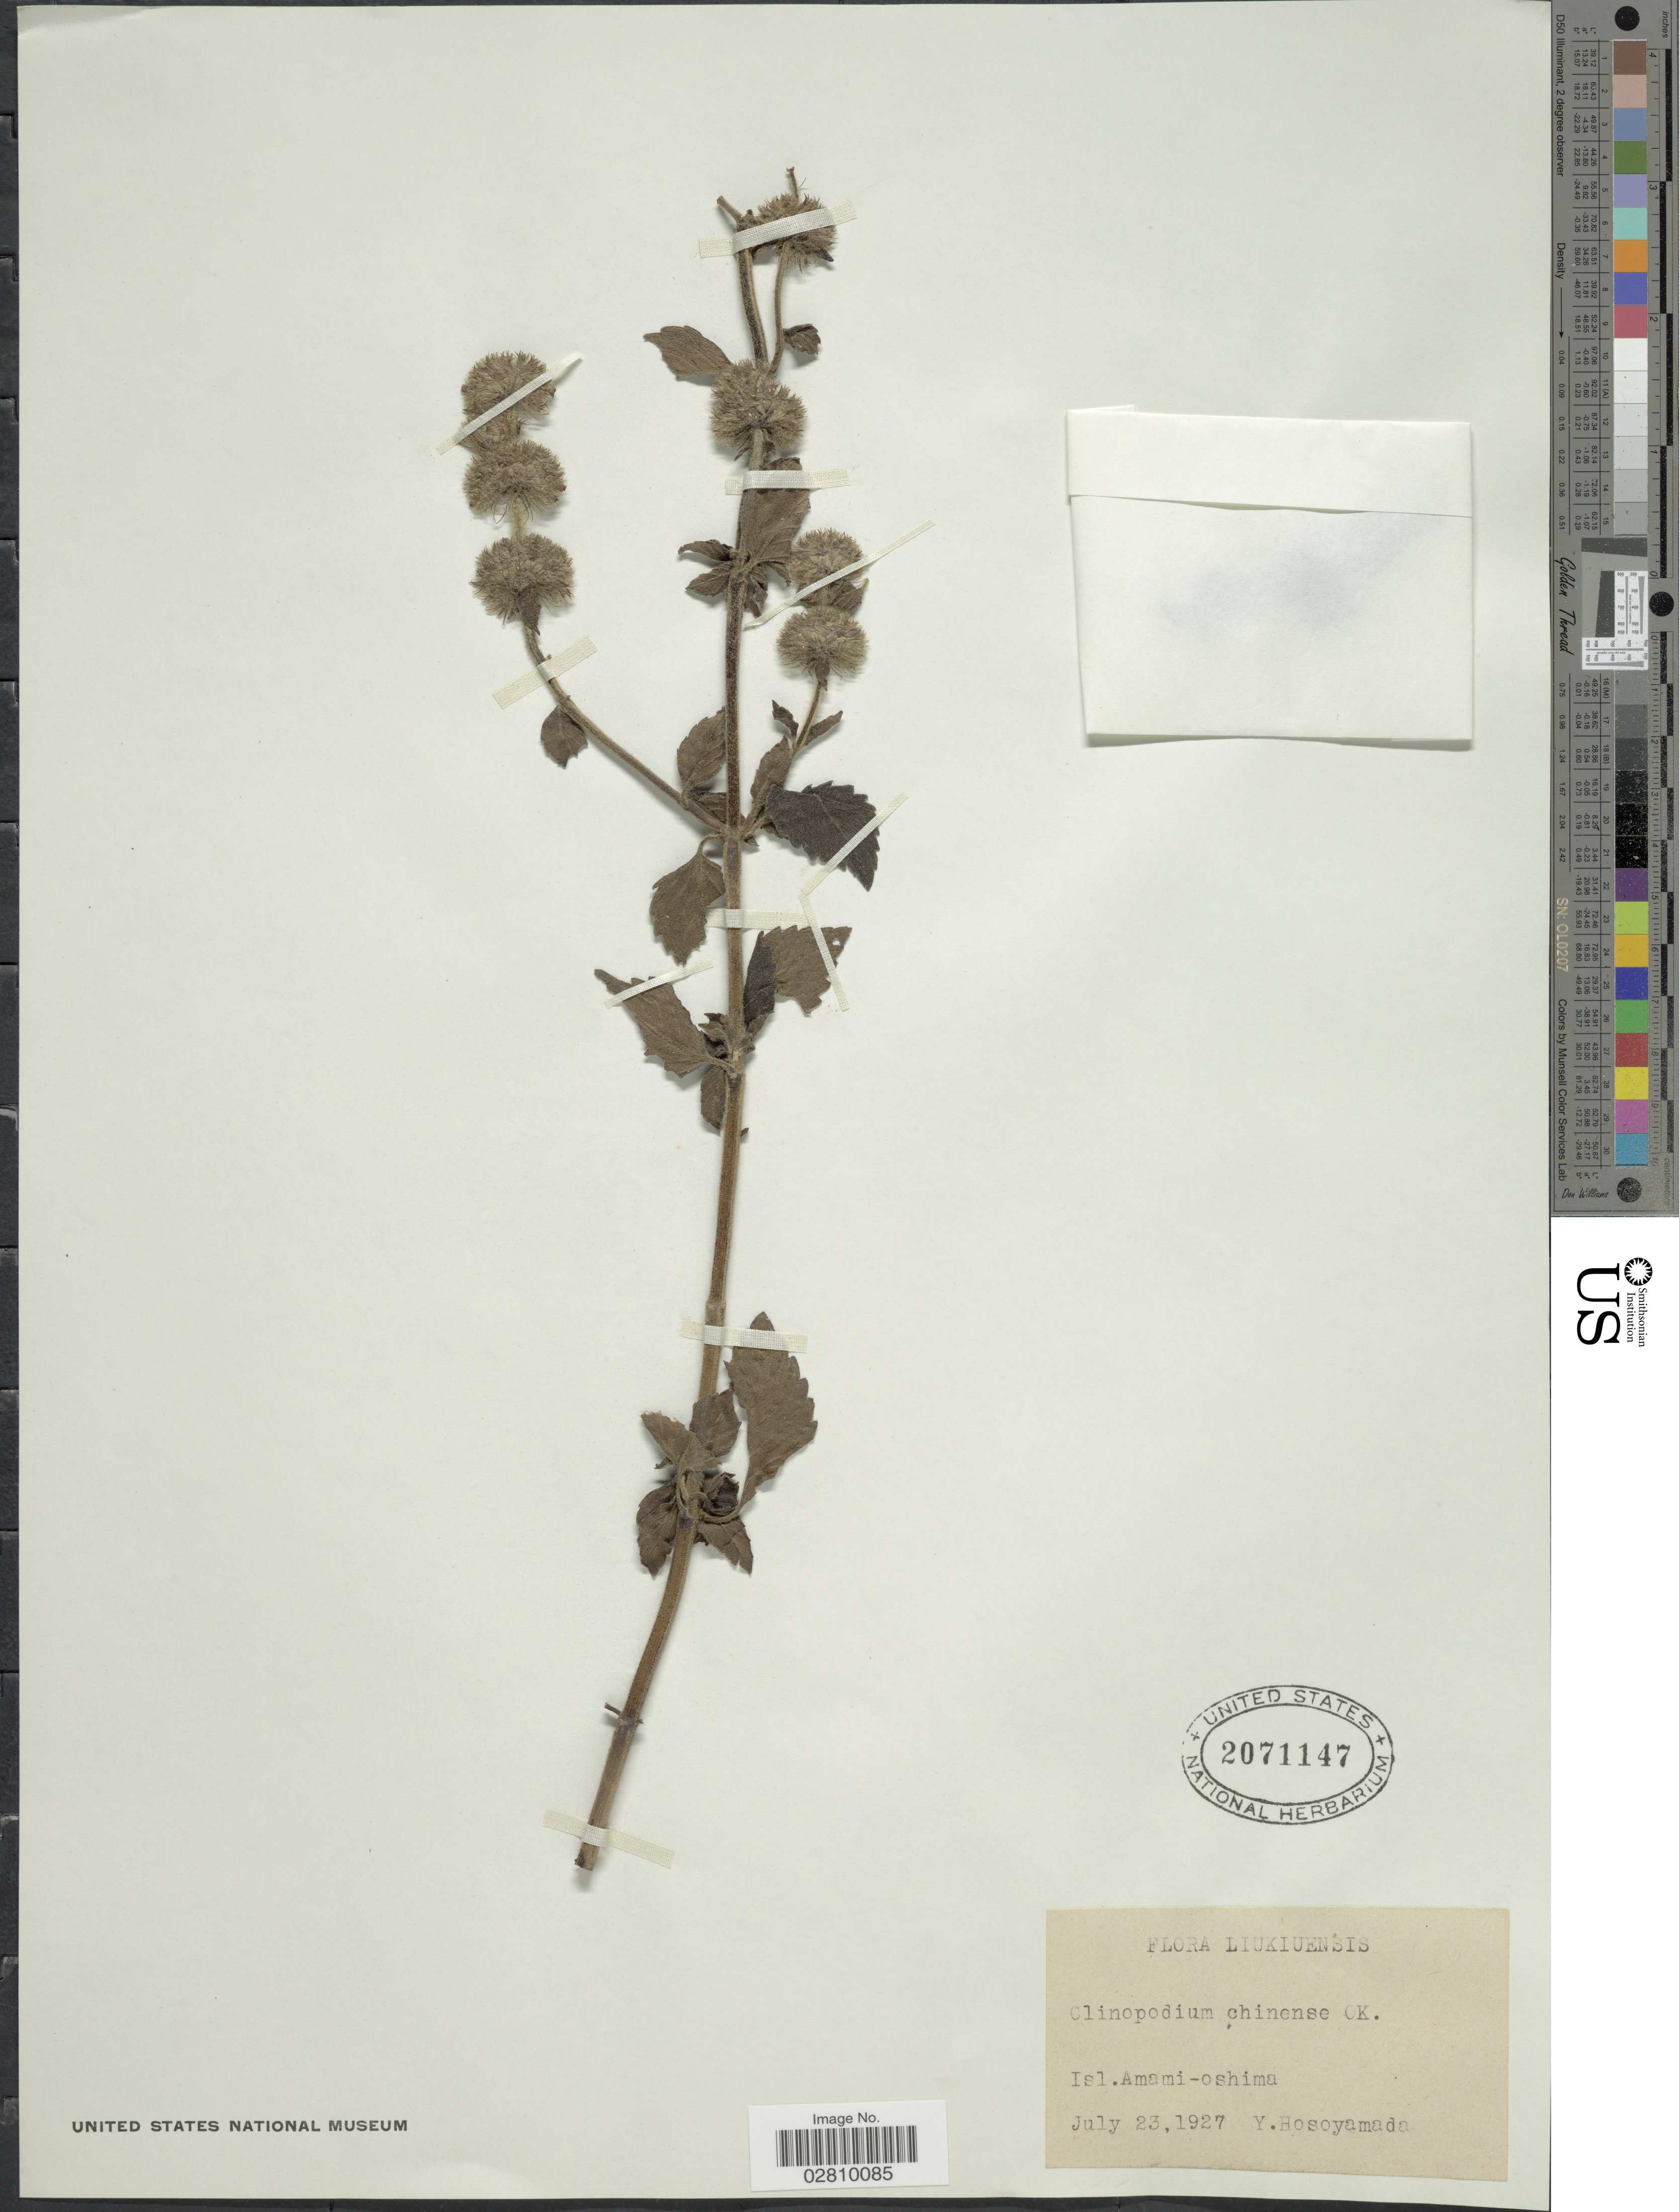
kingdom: Plantae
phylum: Tracheophyta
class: Magnoliopsida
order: Lamiales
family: Lamiaceae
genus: Calamintha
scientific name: Calamintha chinensis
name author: Benth.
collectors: Y. Hosoyamada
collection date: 1927-07-23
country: Japan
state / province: Okinawa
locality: Liukiuensis. Isl. Amami-oshima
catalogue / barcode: US 2071147